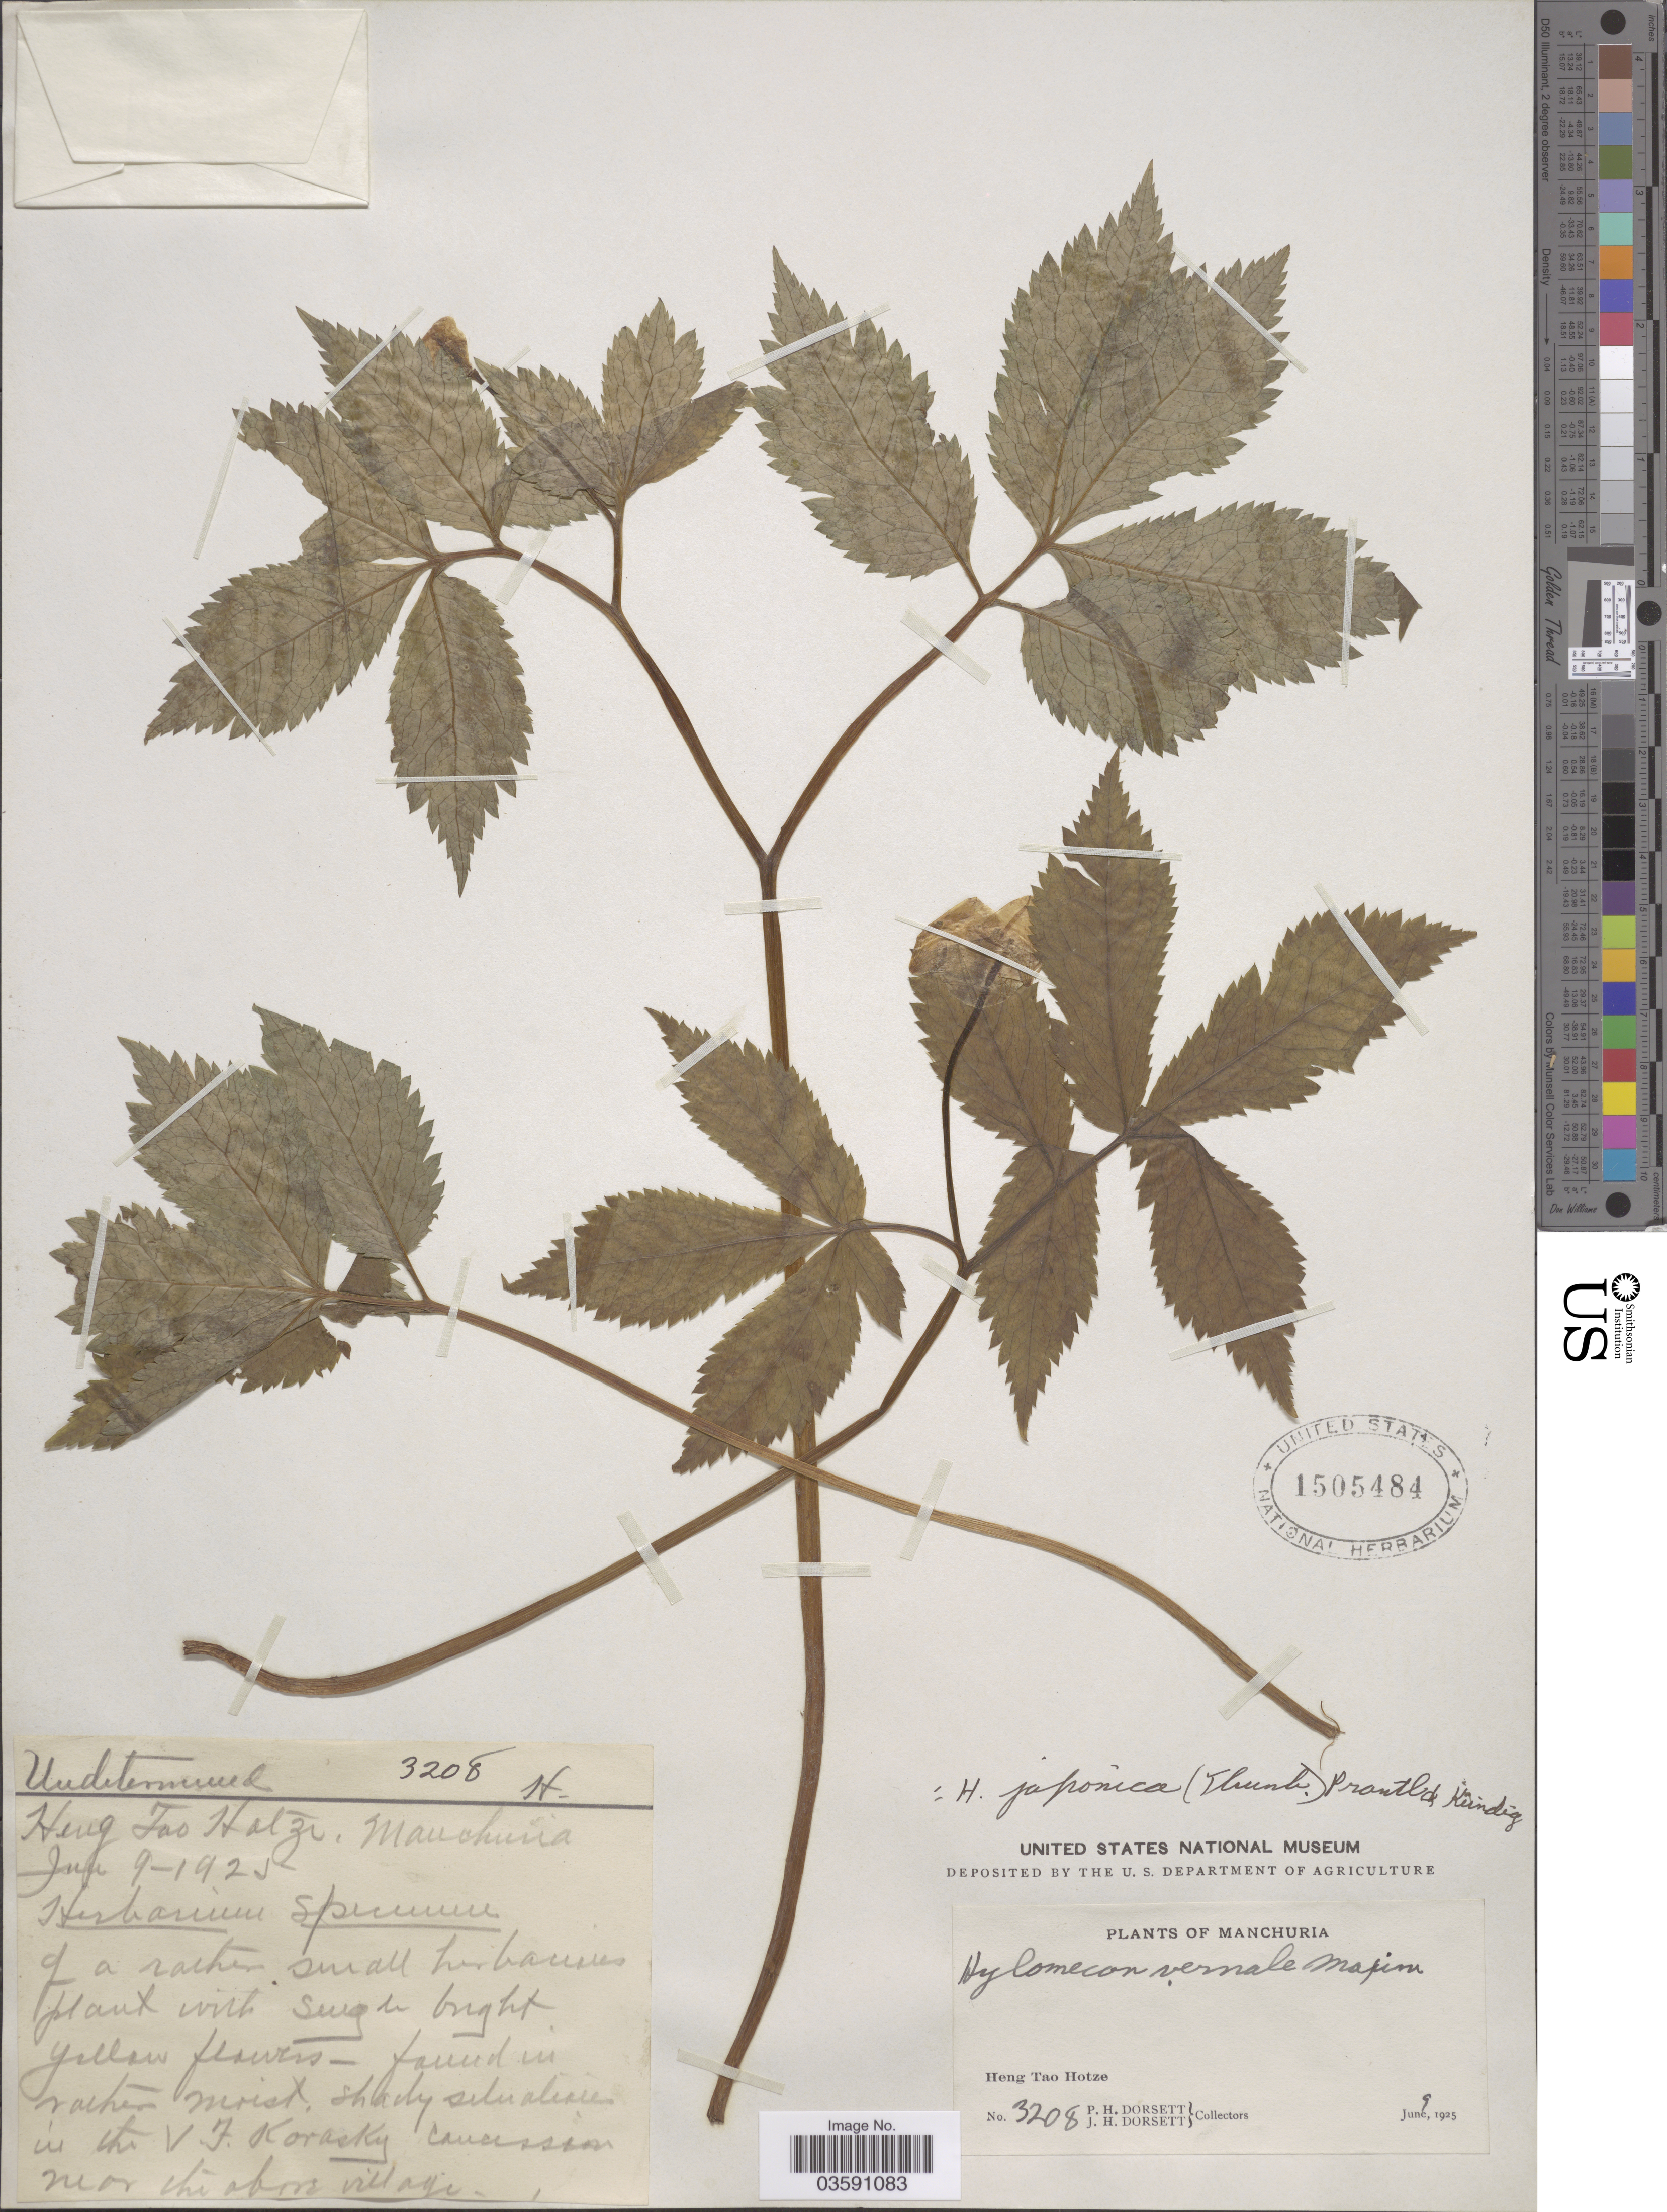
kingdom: Plantae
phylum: Tracheophyta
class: Magnoliopsida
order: Ranunculales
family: Papaveraceae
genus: Hylomecon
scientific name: Hylomecon japonica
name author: (Thunb.) Prantl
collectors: P. H. Dorsett & J. Dorsett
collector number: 3208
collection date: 1925-06-09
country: China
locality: Heng Tao Hotze. Manchuria.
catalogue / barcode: US 1505484